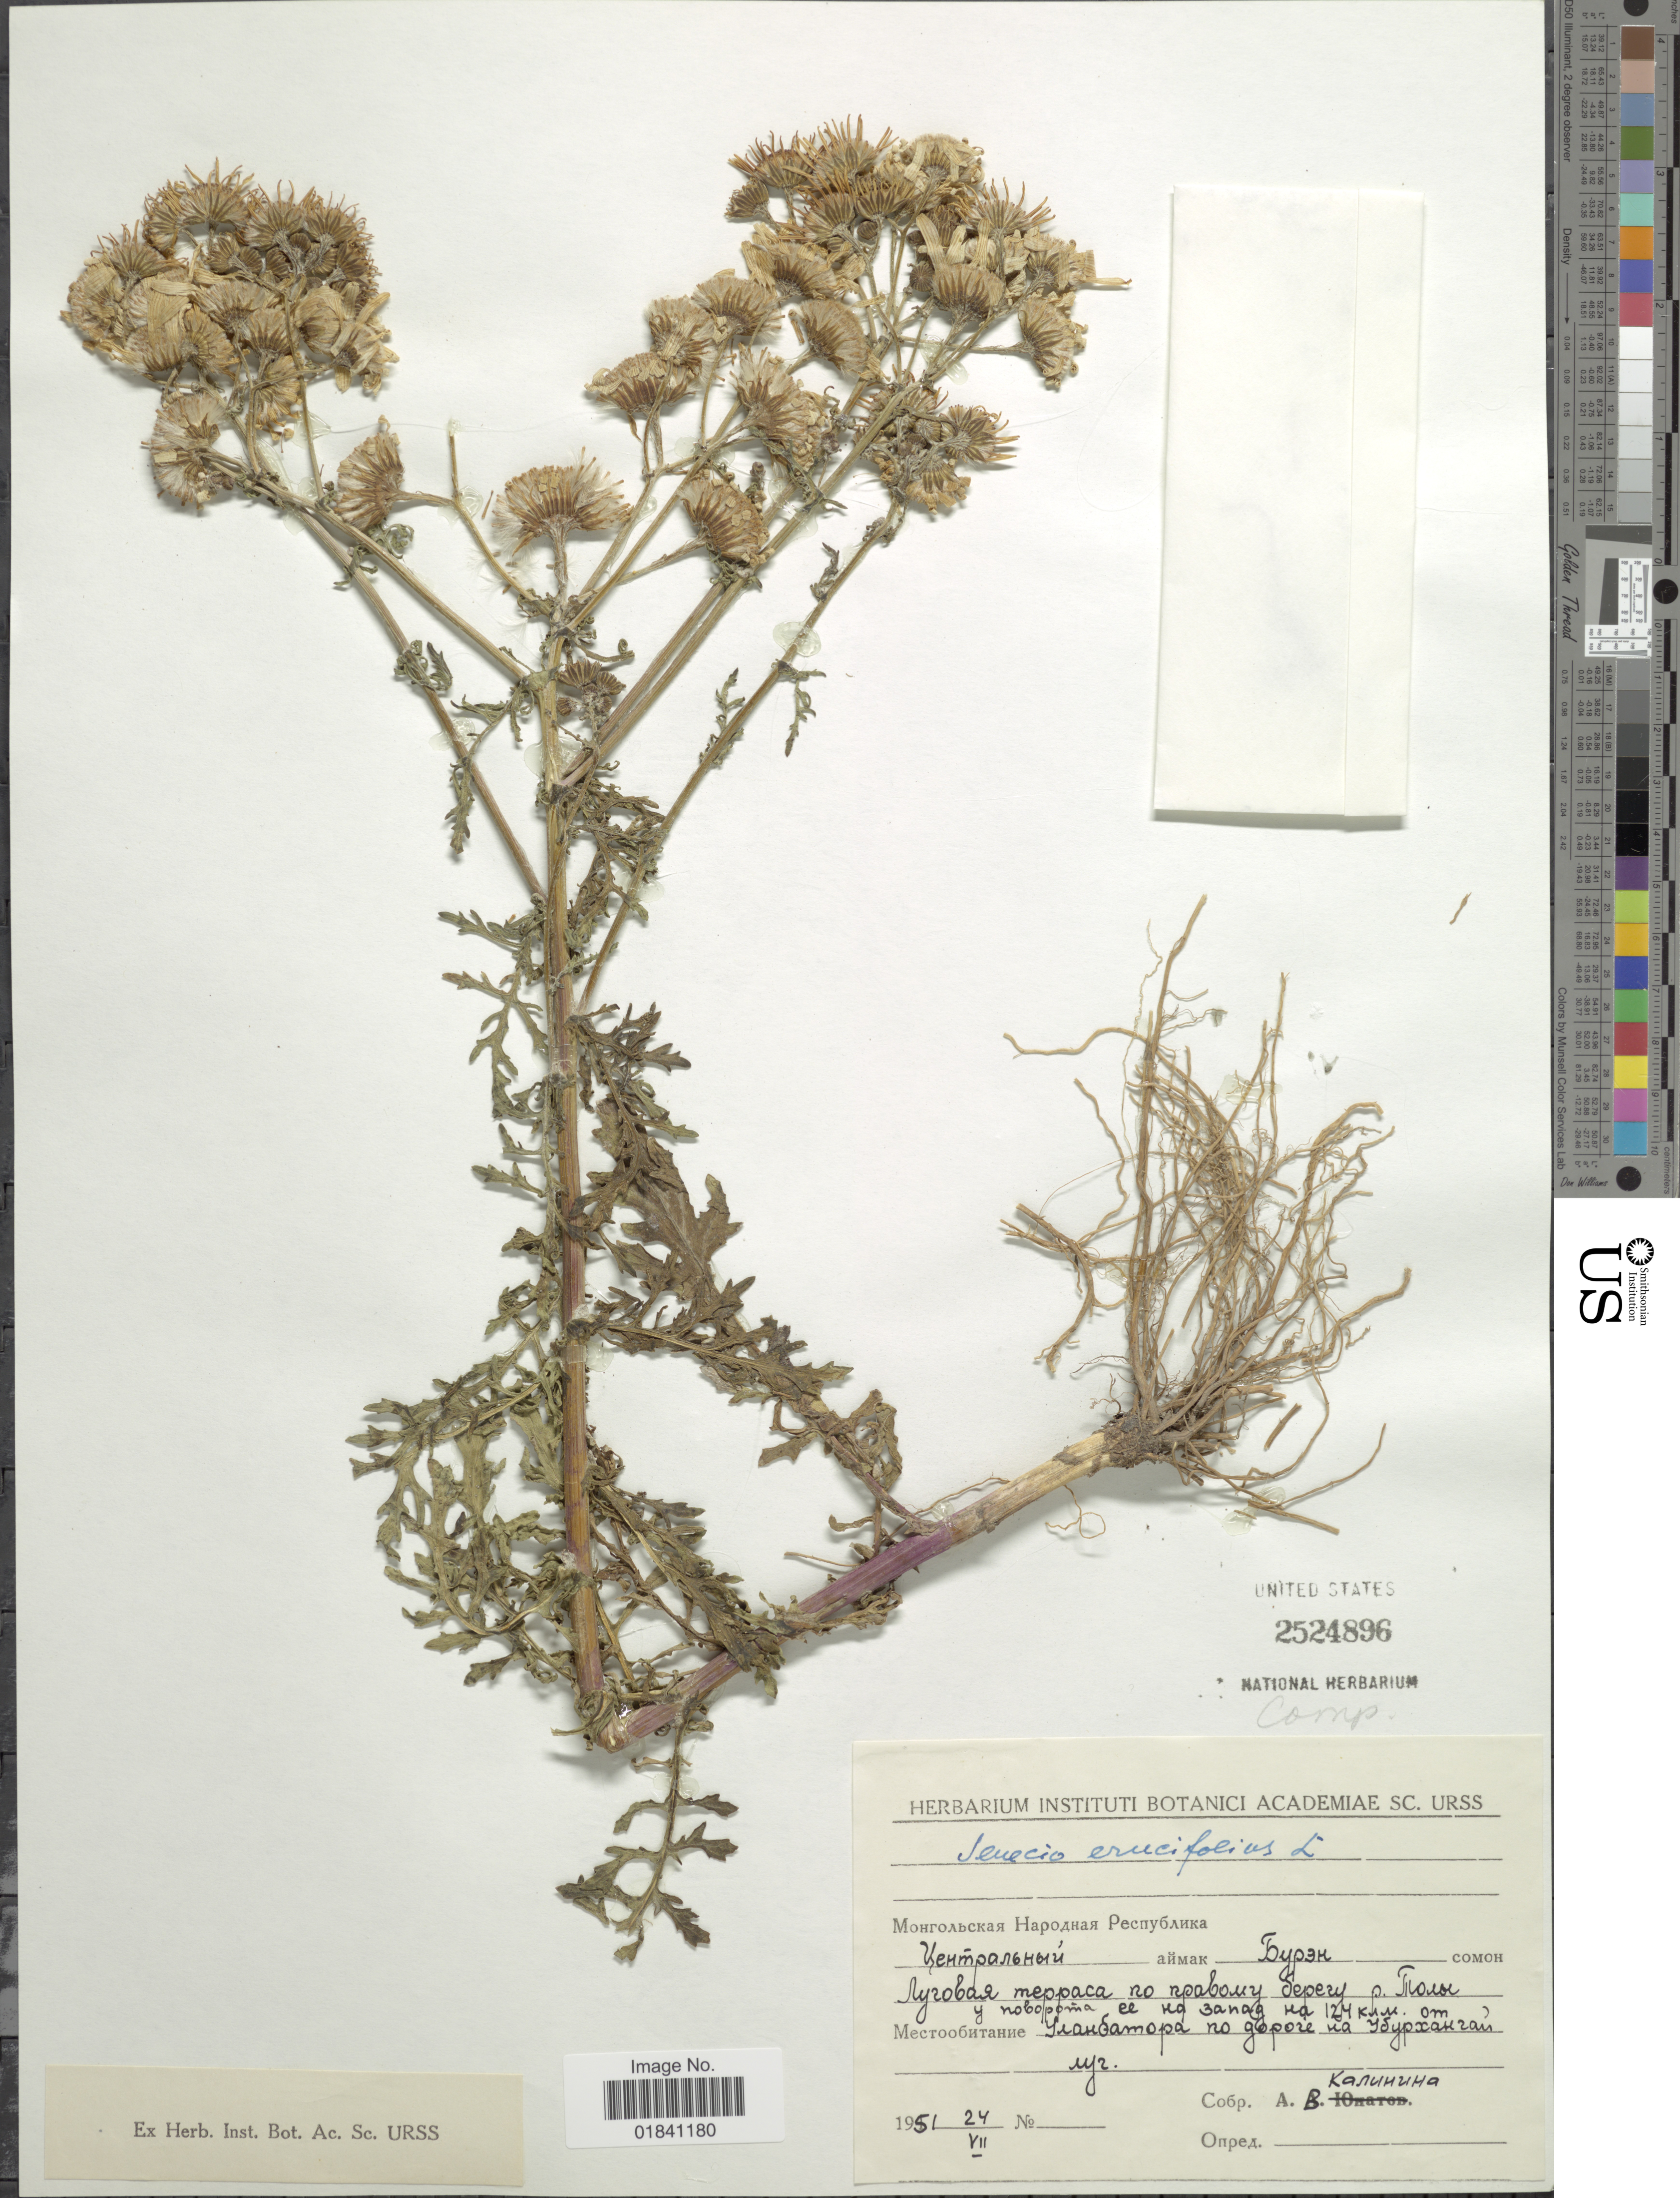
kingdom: Plantae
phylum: Tracheophyta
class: Magnoliopsida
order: Asterales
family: Asteraceae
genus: Senecio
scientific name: Senecio erucifolius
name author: L.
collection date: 1951-07-24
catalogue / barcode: US 2524896